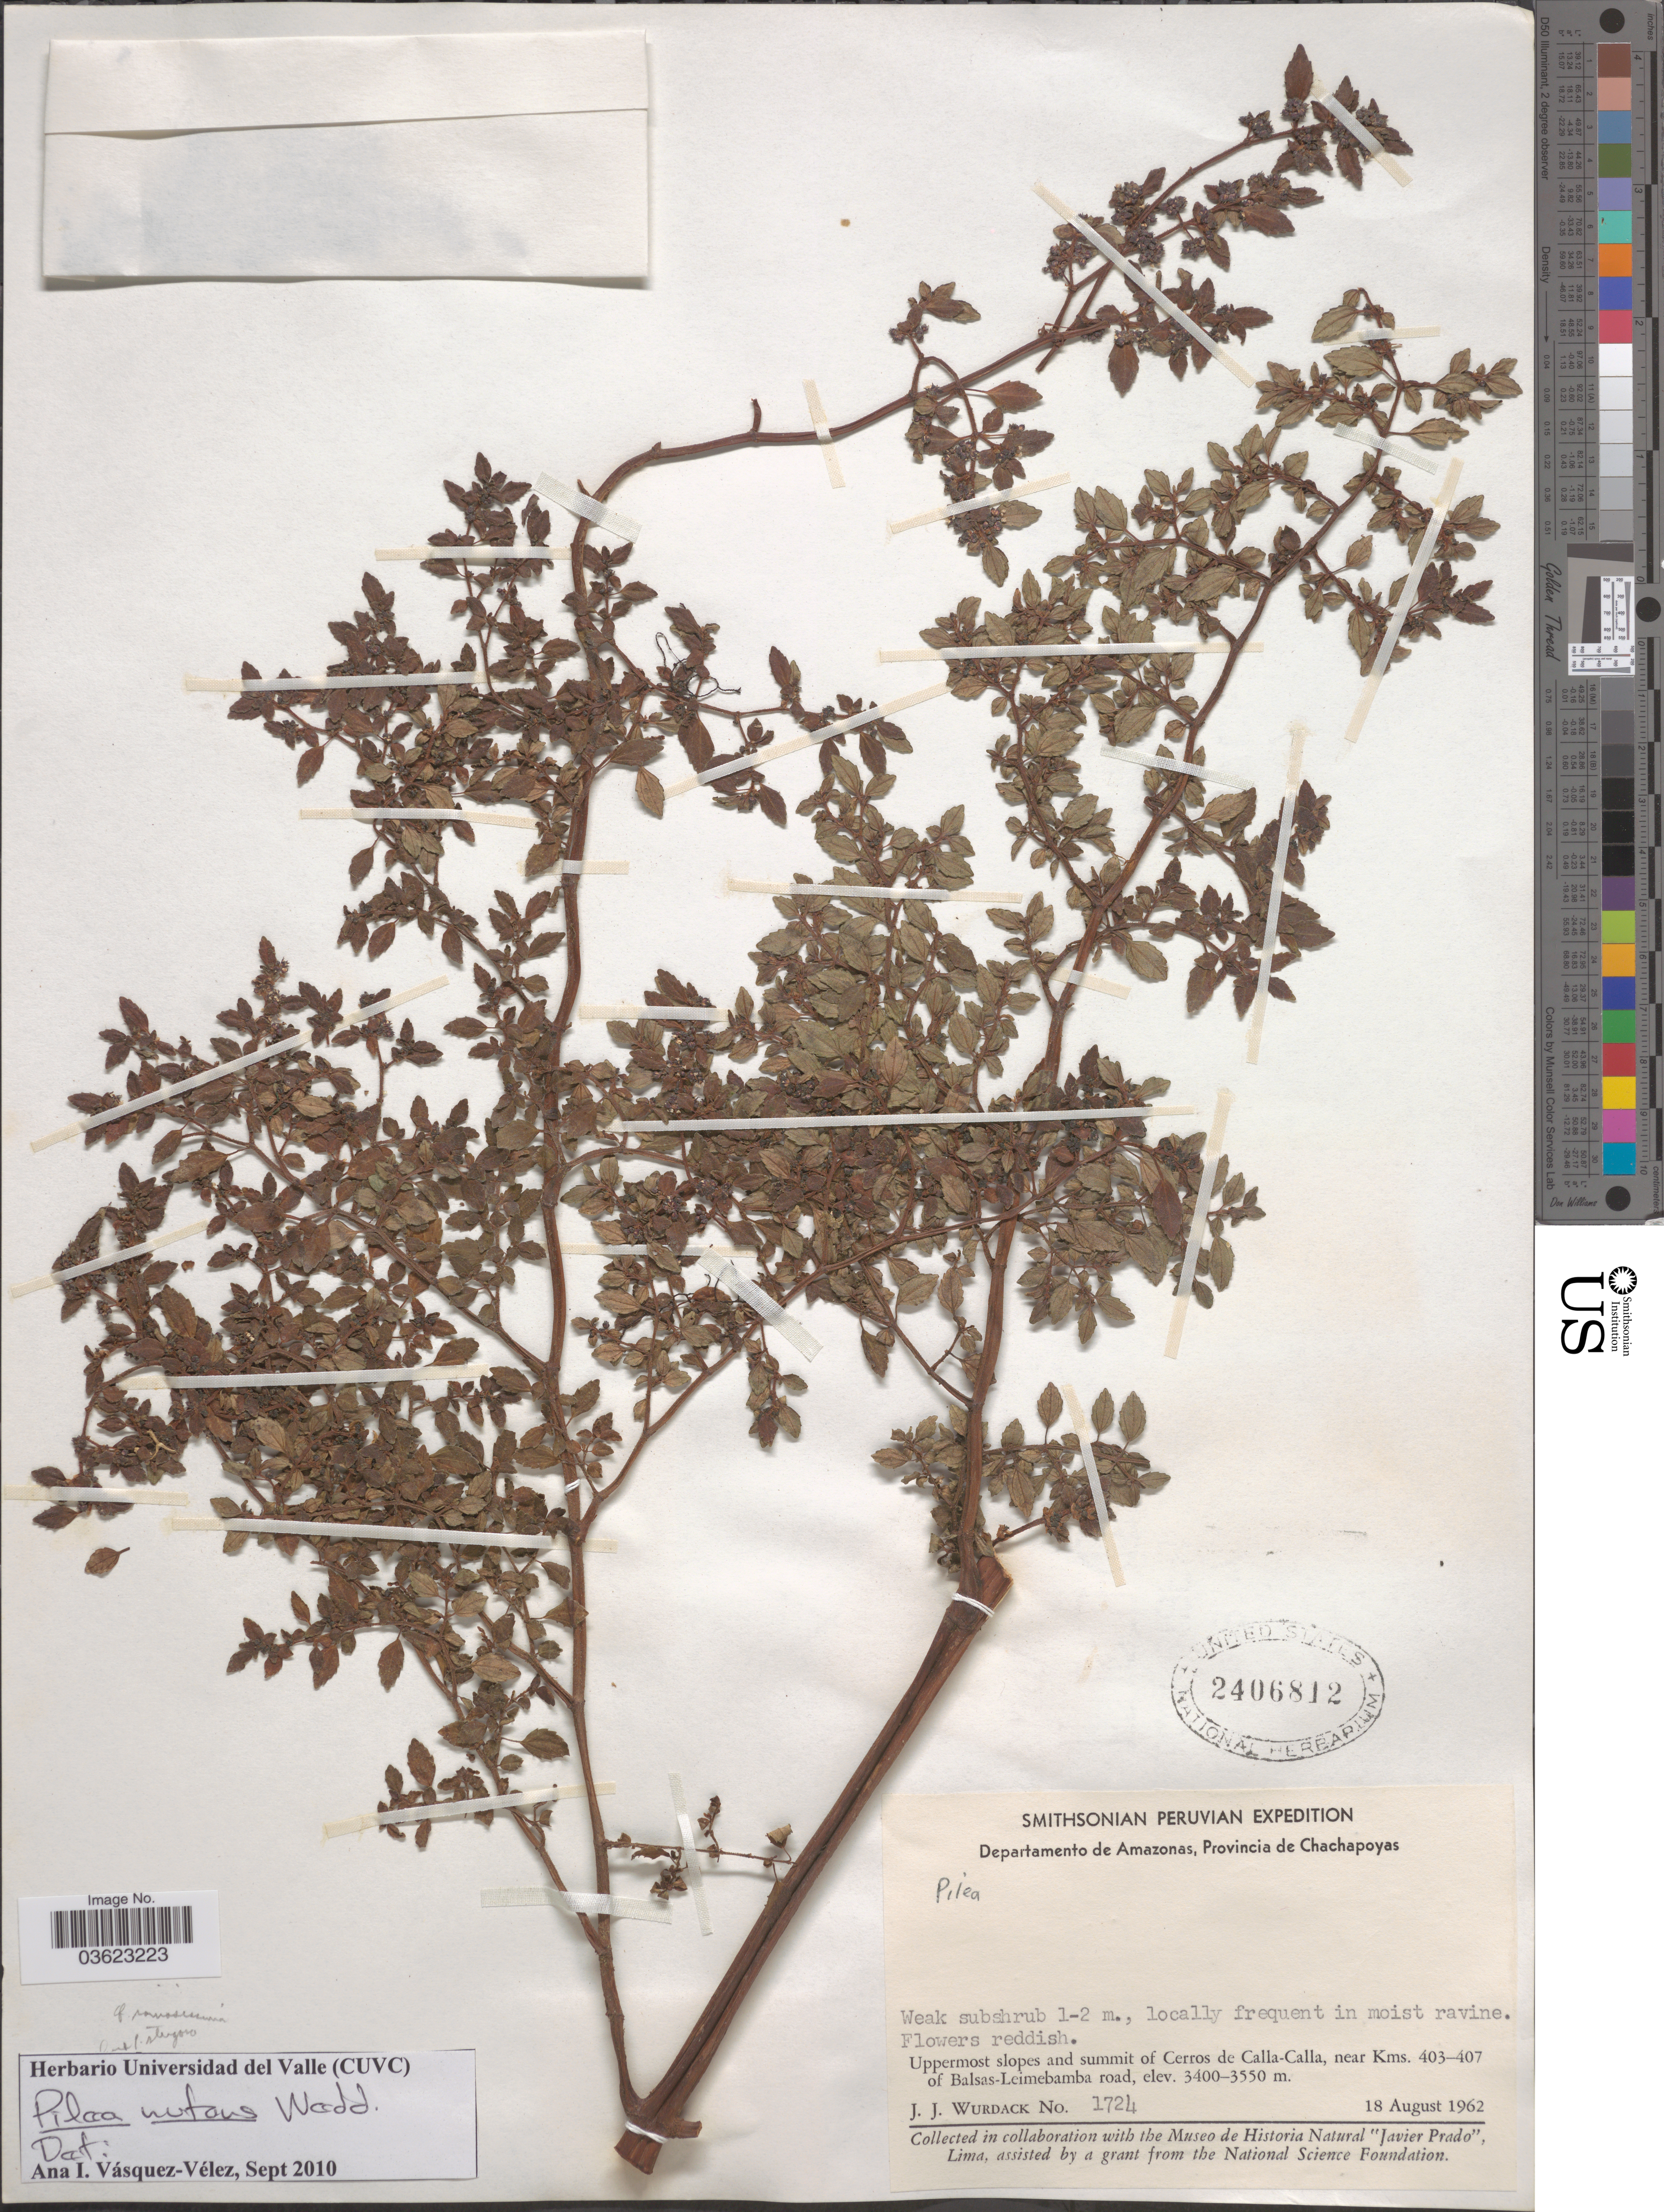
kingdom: Plantae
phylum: Tracheophyta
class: Magnoliopsida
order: Rosales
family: Urticaceae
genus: Pilea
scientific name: Pilea nutans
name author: Wedd.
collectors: J. J. Wurdack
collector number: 1724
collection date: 1962-08-18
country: Peru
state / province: Amazonas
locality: Departamento de Amazonas, Provincia de Chachapoyas. Uppermost slopes and summit of Cerros de Calla-Calla, near Kms. 403-407 of Balsas-Leimebamba road.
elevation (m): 3400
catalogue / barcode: US 2406812